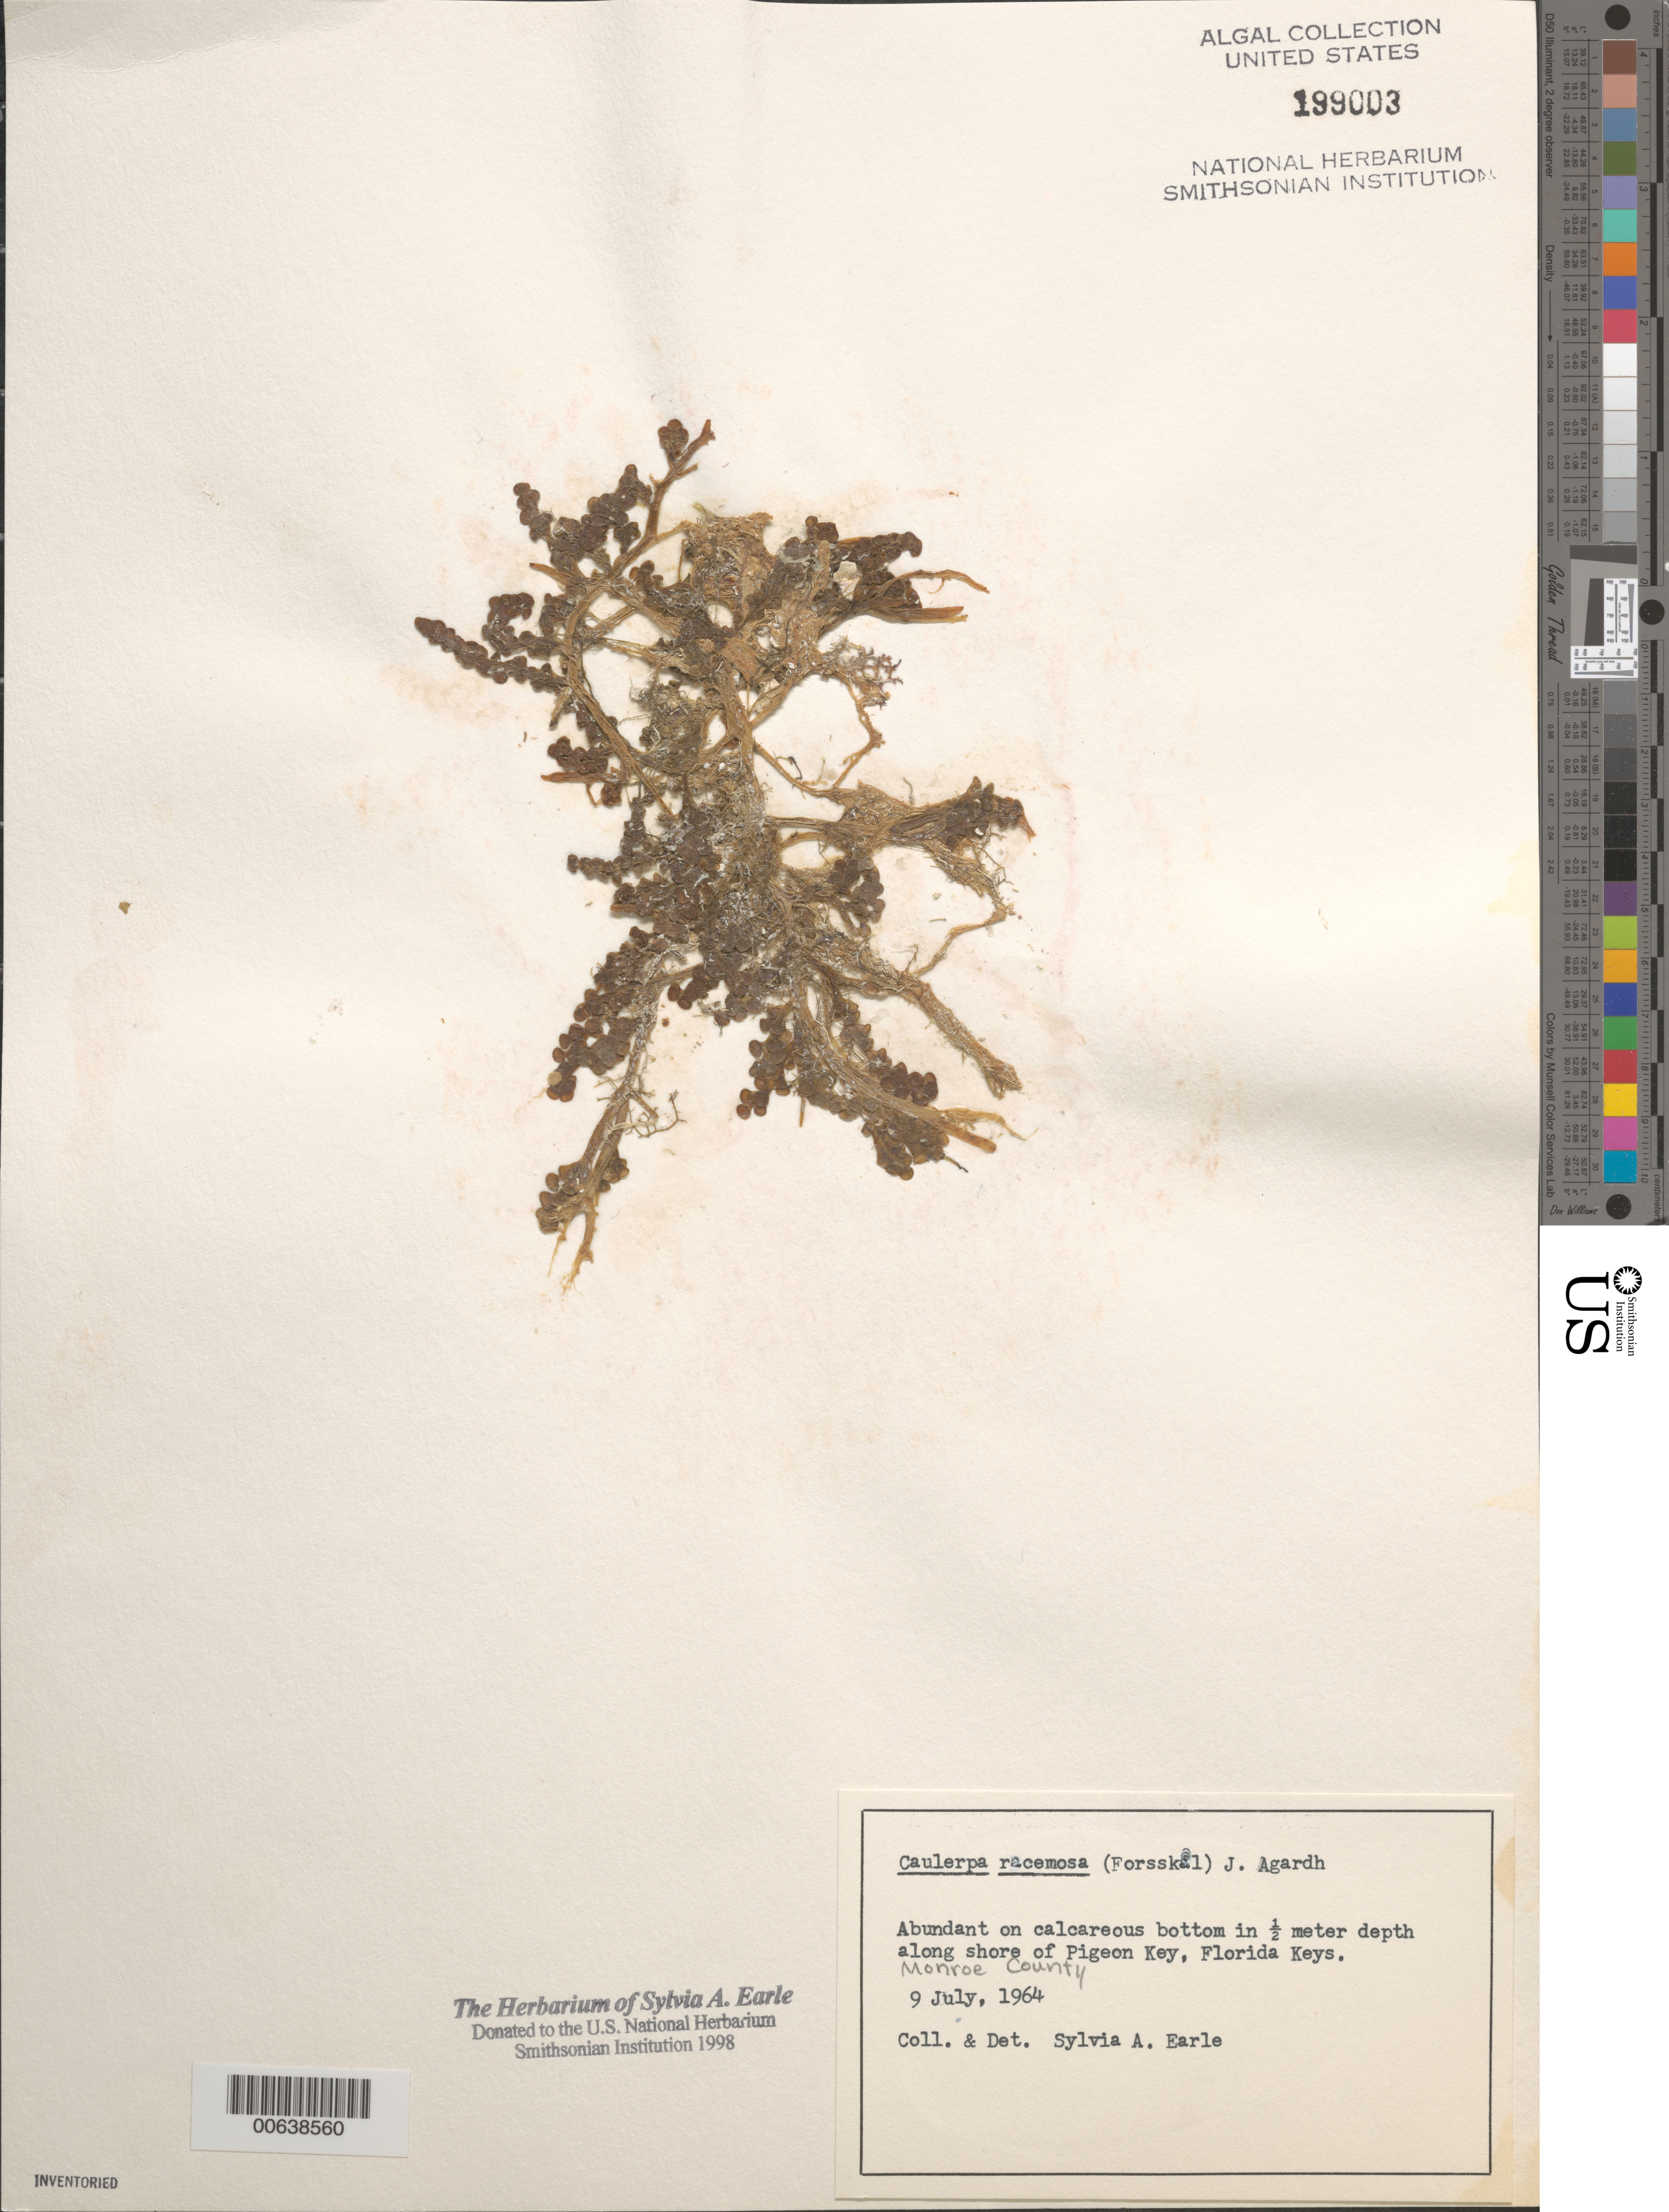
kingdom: Plantae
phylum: Chlorophyta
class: Ulvophyceae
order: Bryopsidales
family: Caulerpaceae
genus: Caulerpa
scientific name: Caulerpa racemosa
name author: (Forssk.) J. Agardh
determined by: Earle, S. A.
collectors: S. A. Earle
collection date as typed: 09 Jul 1964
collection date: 1964-07-09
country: United States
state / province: Florida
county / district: Monroe County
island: Pigeon Key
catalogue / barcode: US 199003